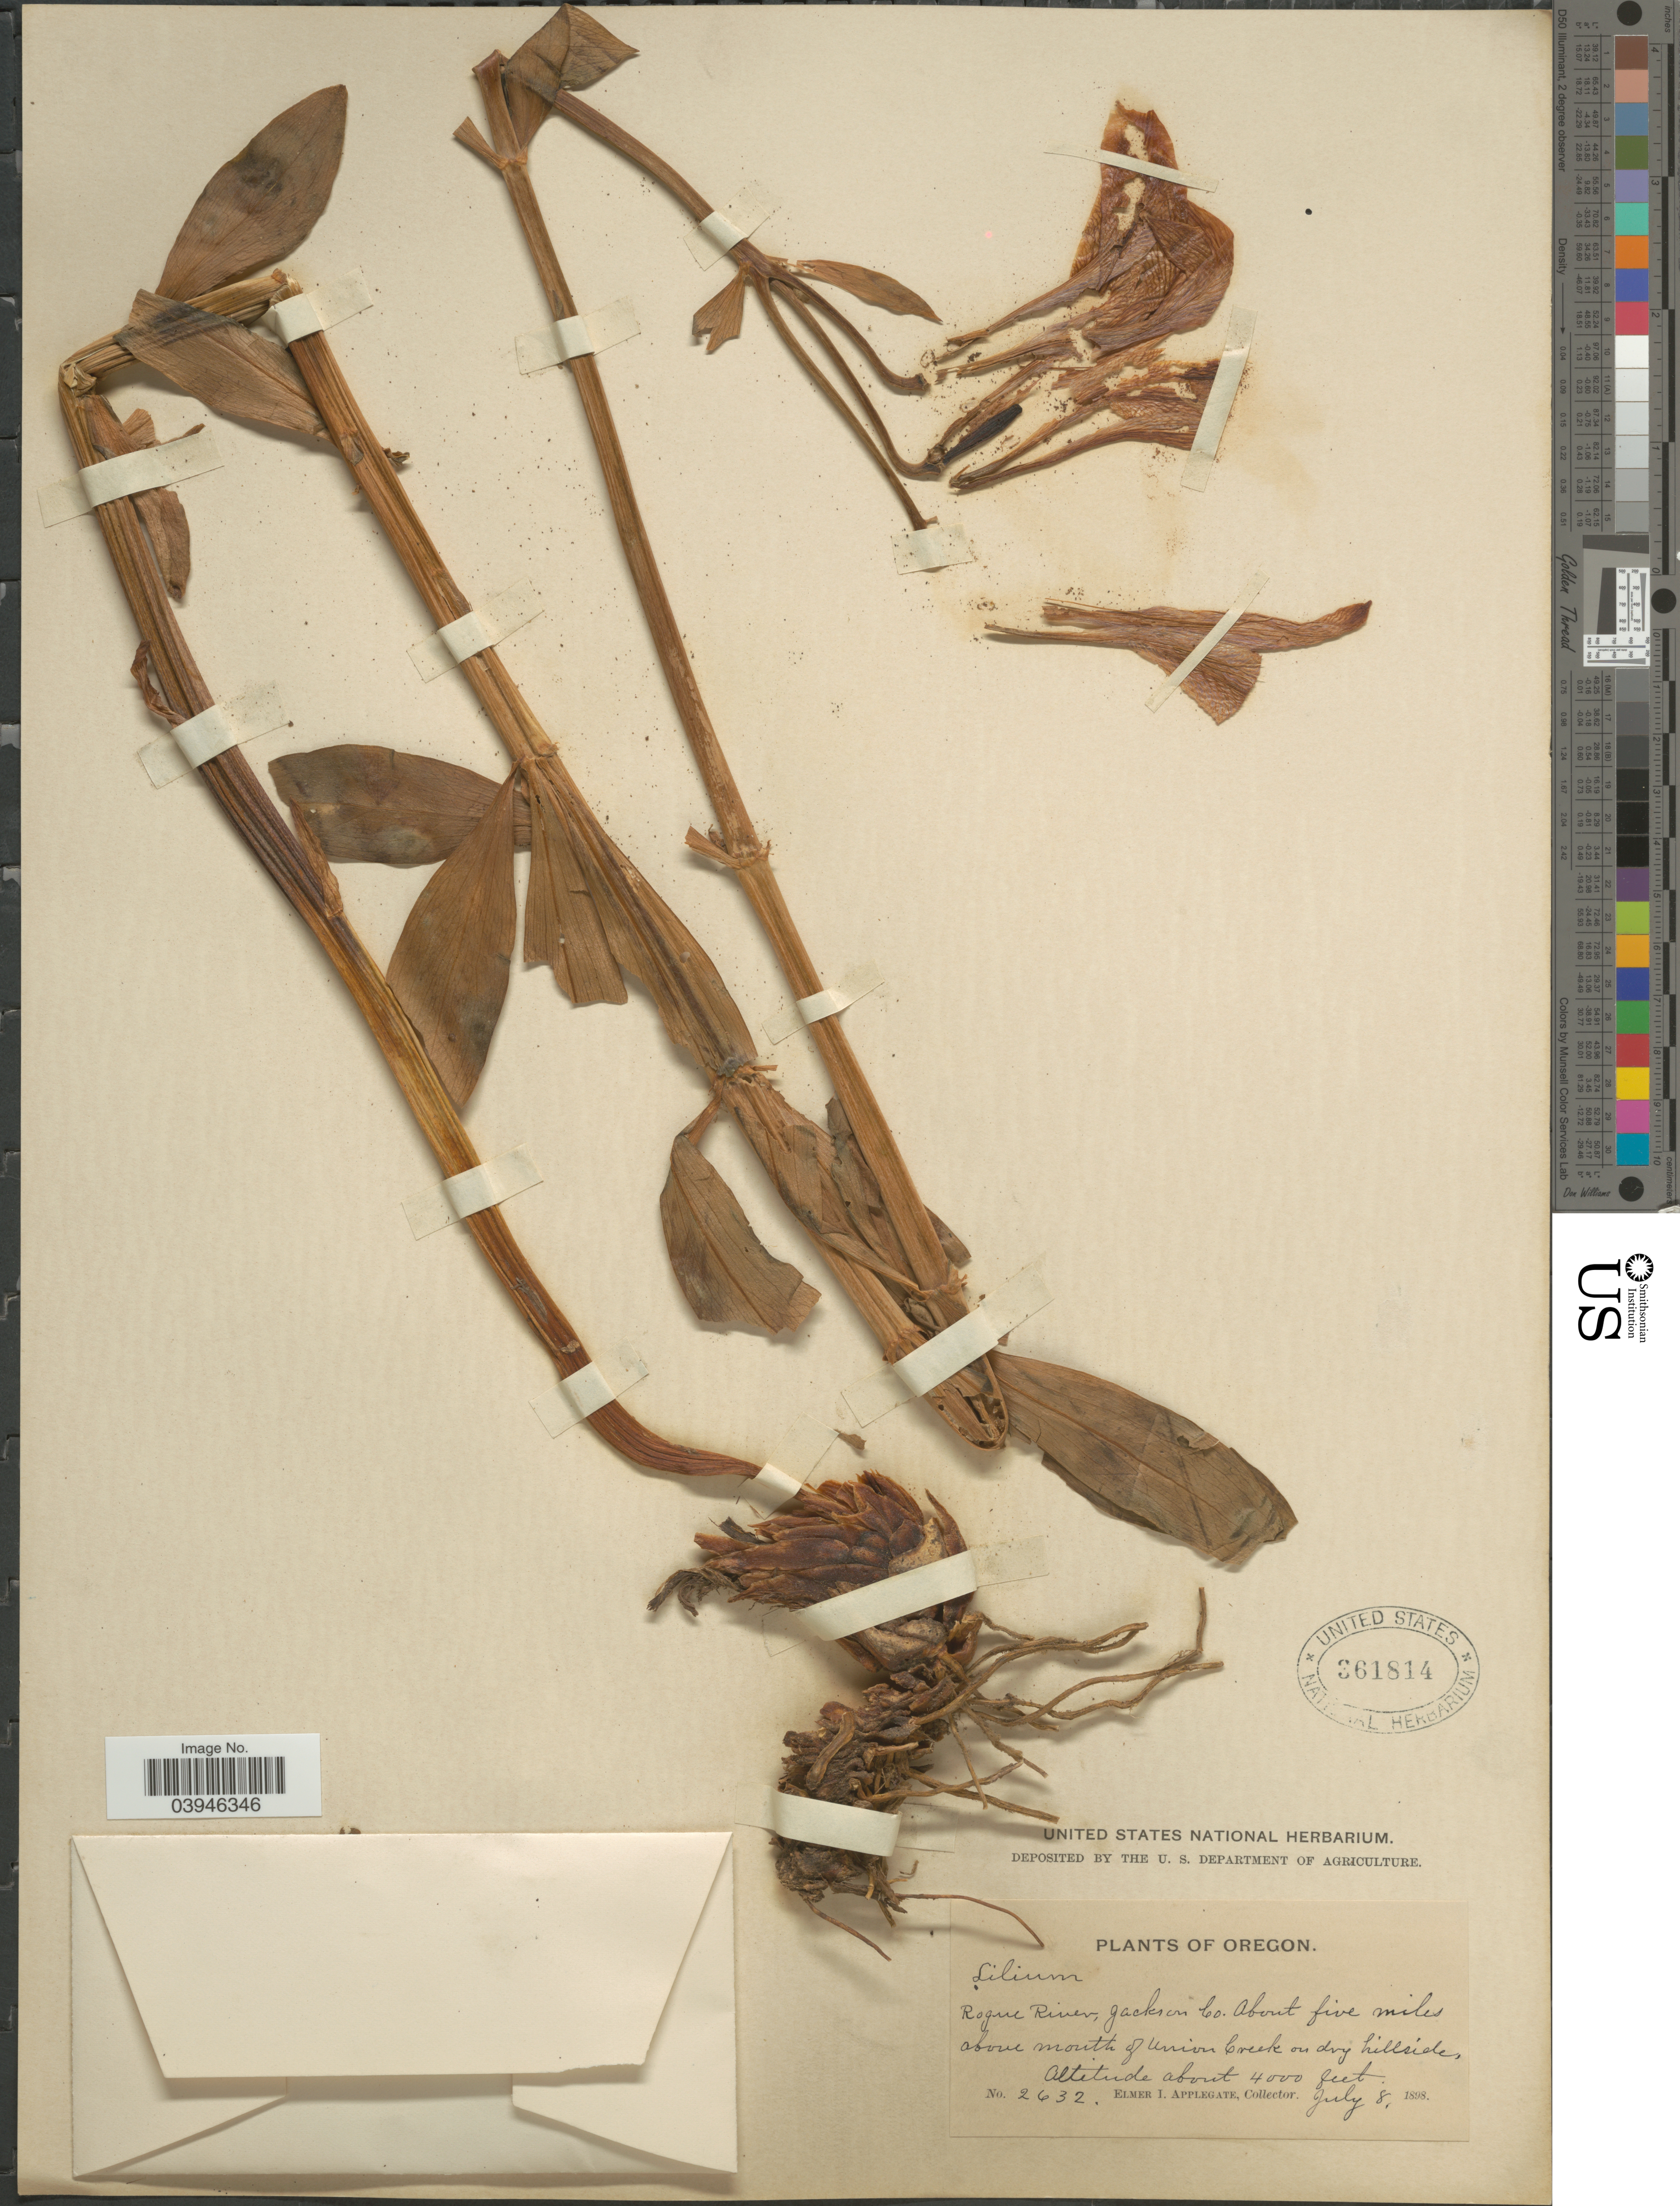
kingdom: Plantae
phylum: Tracheophyta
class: Liliopsida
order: Liliales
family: Liliaceae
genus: Lilium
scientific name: Lilium sp.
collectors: E. I. Applegate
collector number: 2632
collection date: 1898-07-08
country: United States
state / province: Oregon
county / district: Jackson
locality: Rogue River, Jackson Co. About five miles above mouth of Union Creek on dry hillside.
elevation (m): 1219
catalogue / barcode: US 361814